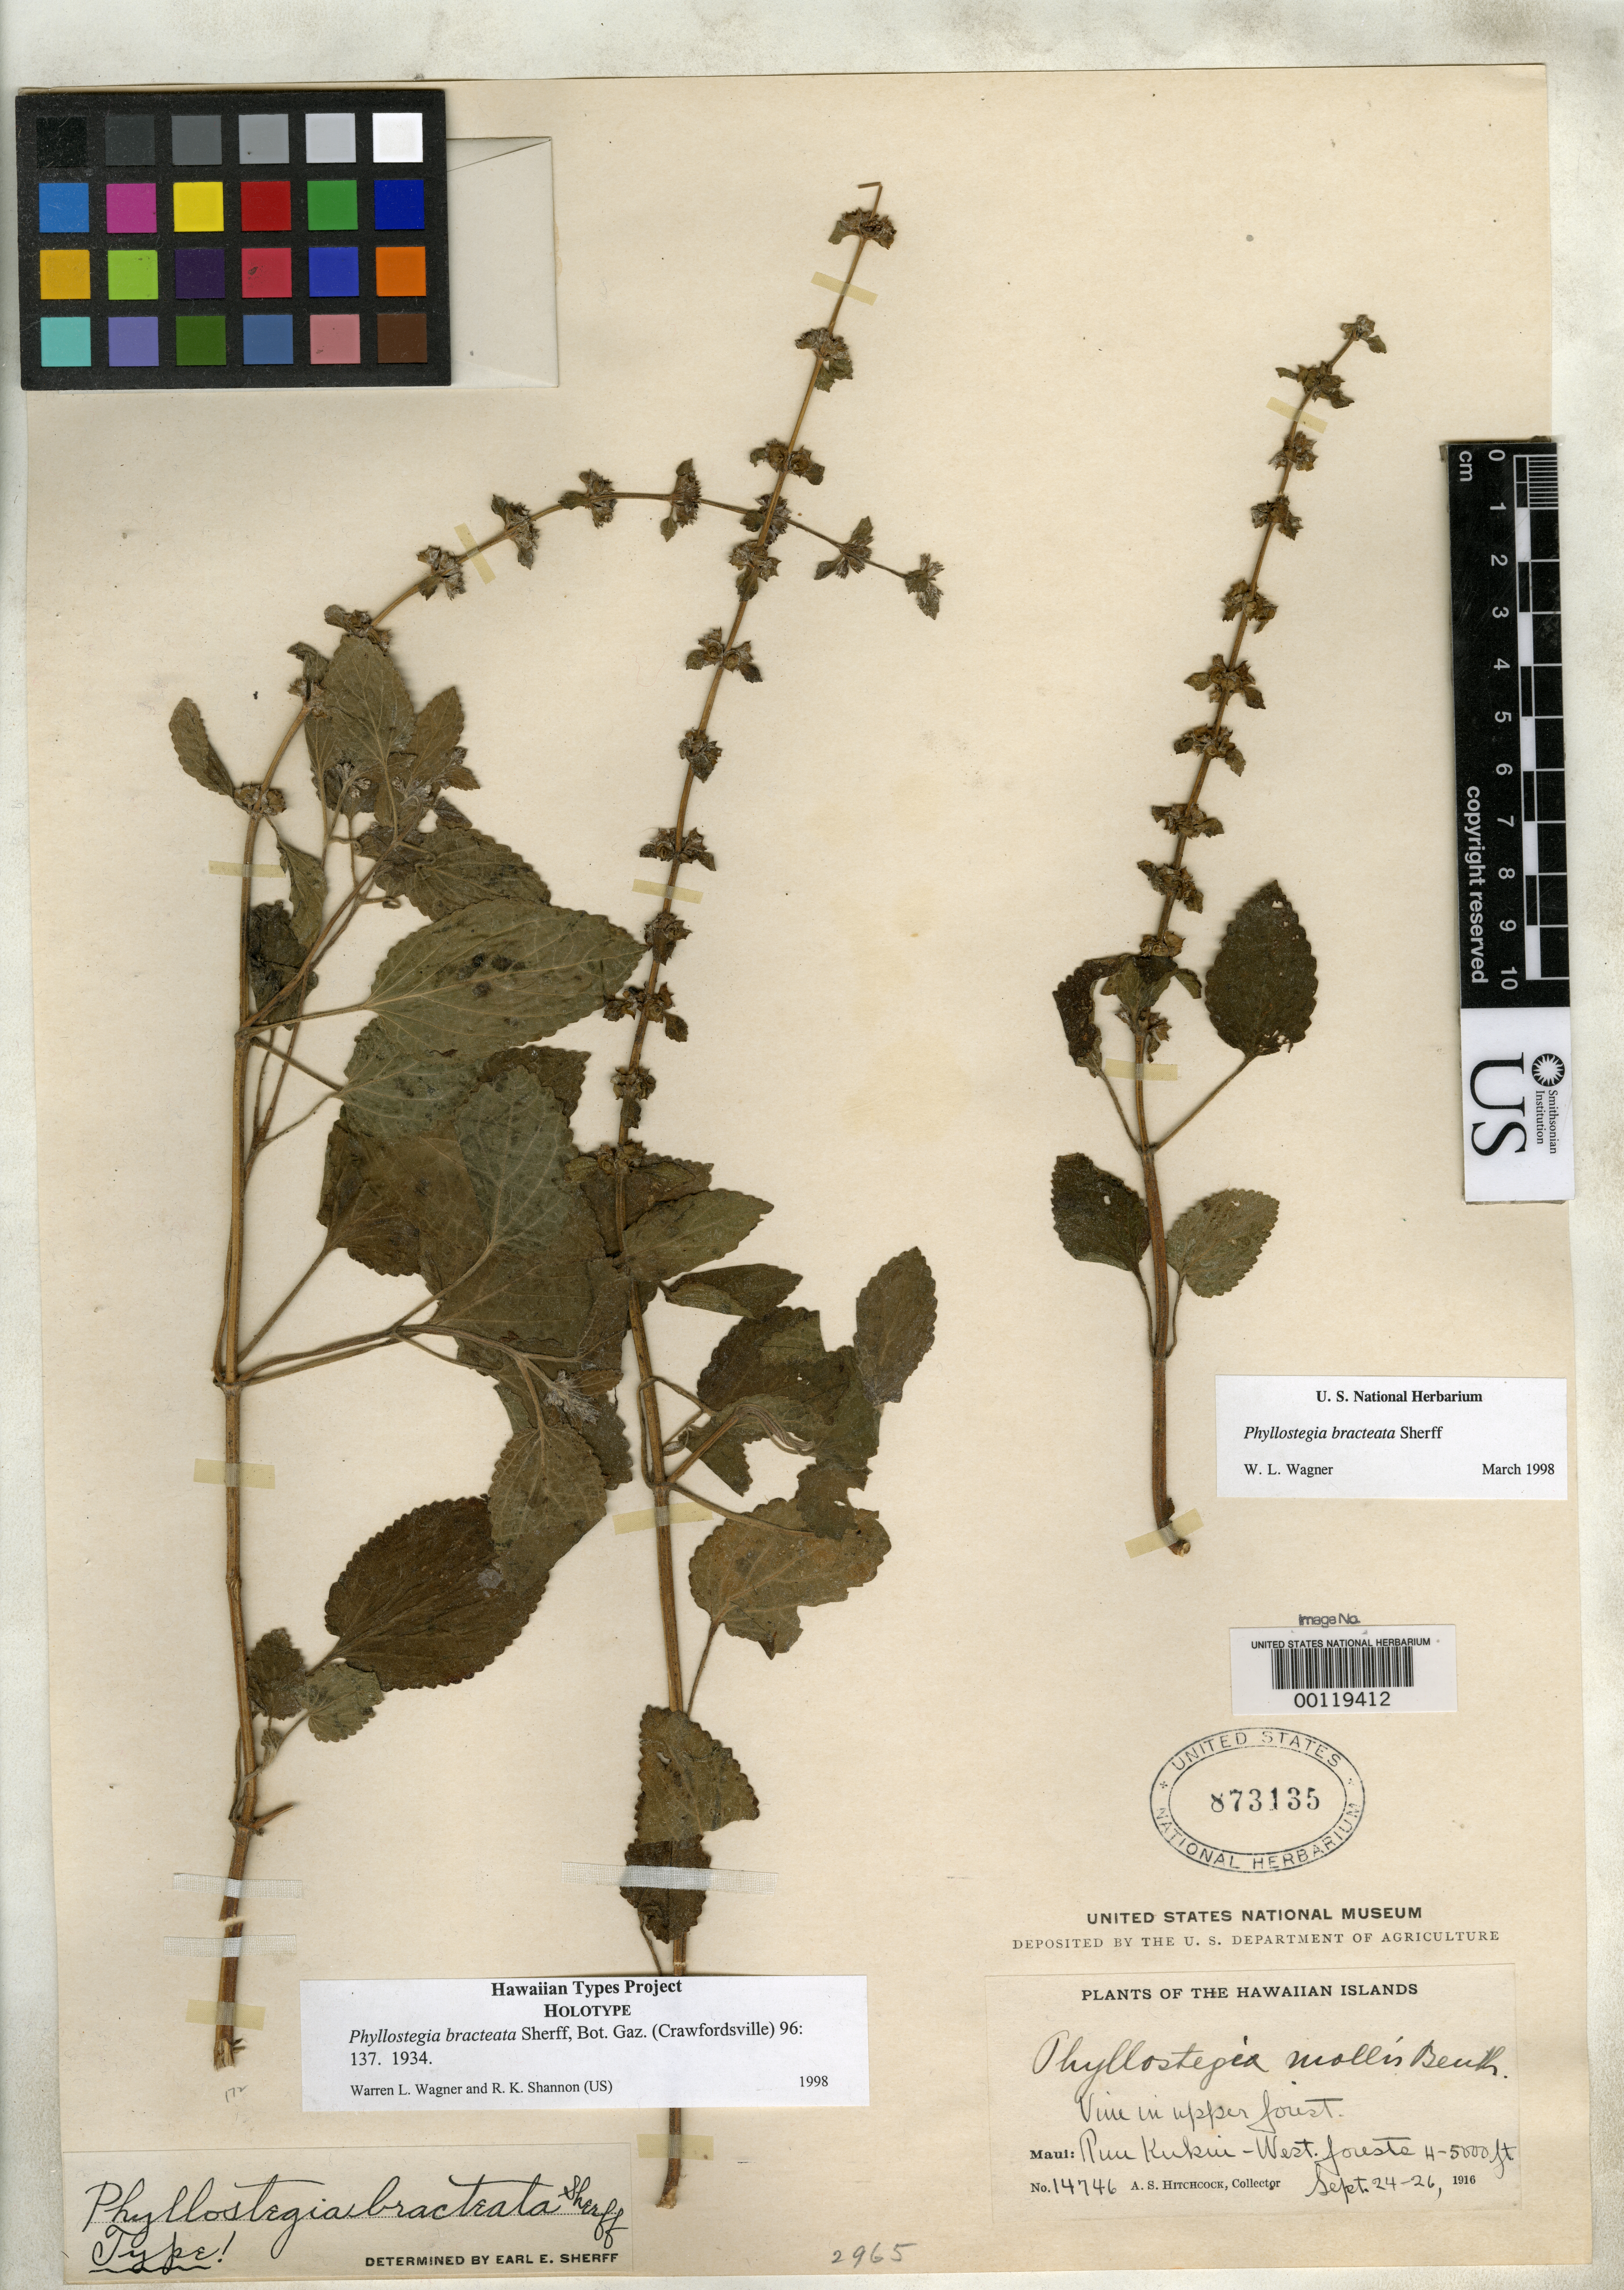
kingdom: Plantae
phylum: Tracheophyta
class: Magnoliopsida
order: Lamiales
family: Lamiaceae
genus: Phyllostegia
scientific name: Phyllostegia bracteata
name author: Sherff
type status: Holotype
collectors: A. S. Hitchcock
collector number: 14746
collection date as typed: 24 Sep 1916 to 26 Sep 1916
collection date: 1916-09-24/1916-09-26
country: United States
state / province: Hawaii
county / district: Maui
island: Maui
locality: Puu Kukui - west.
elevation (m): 1219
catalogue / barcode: US 873135